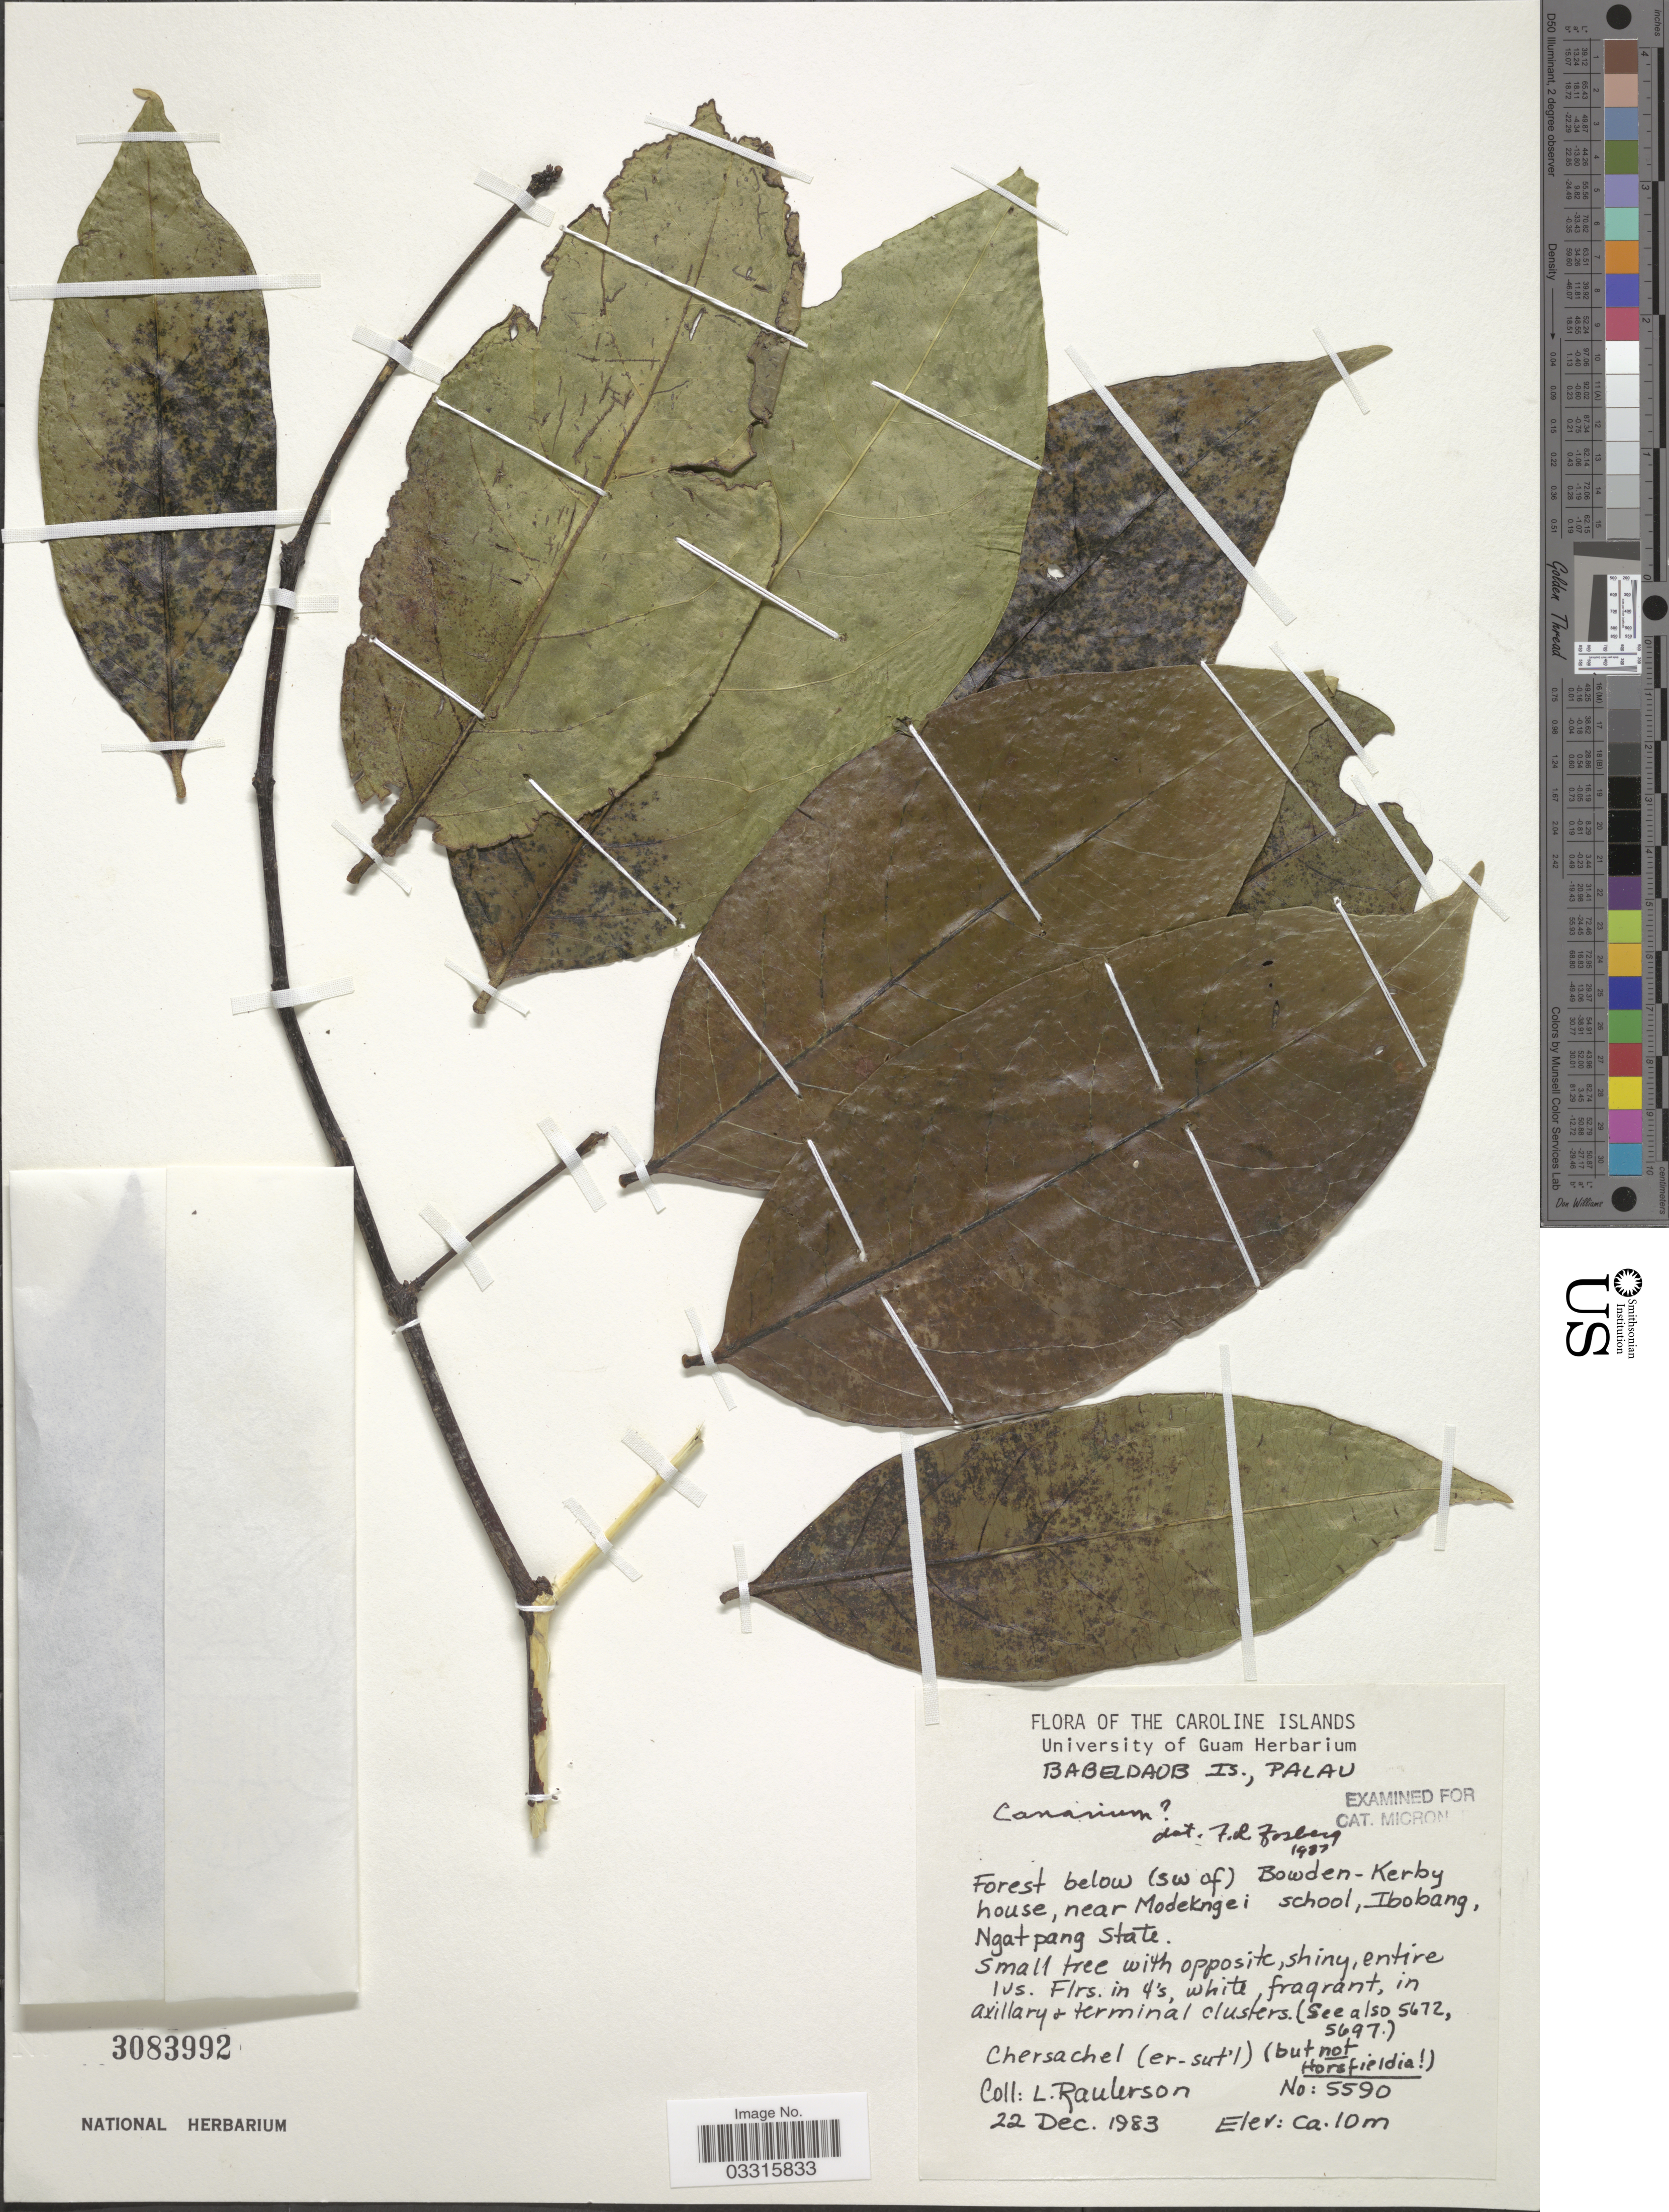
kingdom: Plantae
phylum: Tracheophyta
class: Magnoliopsida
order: Sapindales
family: Burseraceae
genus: Canarium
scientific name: Canarium sp.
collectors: L. Raulerson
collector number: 5590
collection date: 1983-12-22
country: Palau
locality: Caroline Islands. Babeldaob Is., Palau. Forest below (sw of) Bowden-Kerby house, near Modekngei school, Ibobang, Ngatpang State.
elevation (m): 10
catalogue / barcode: US 3083992